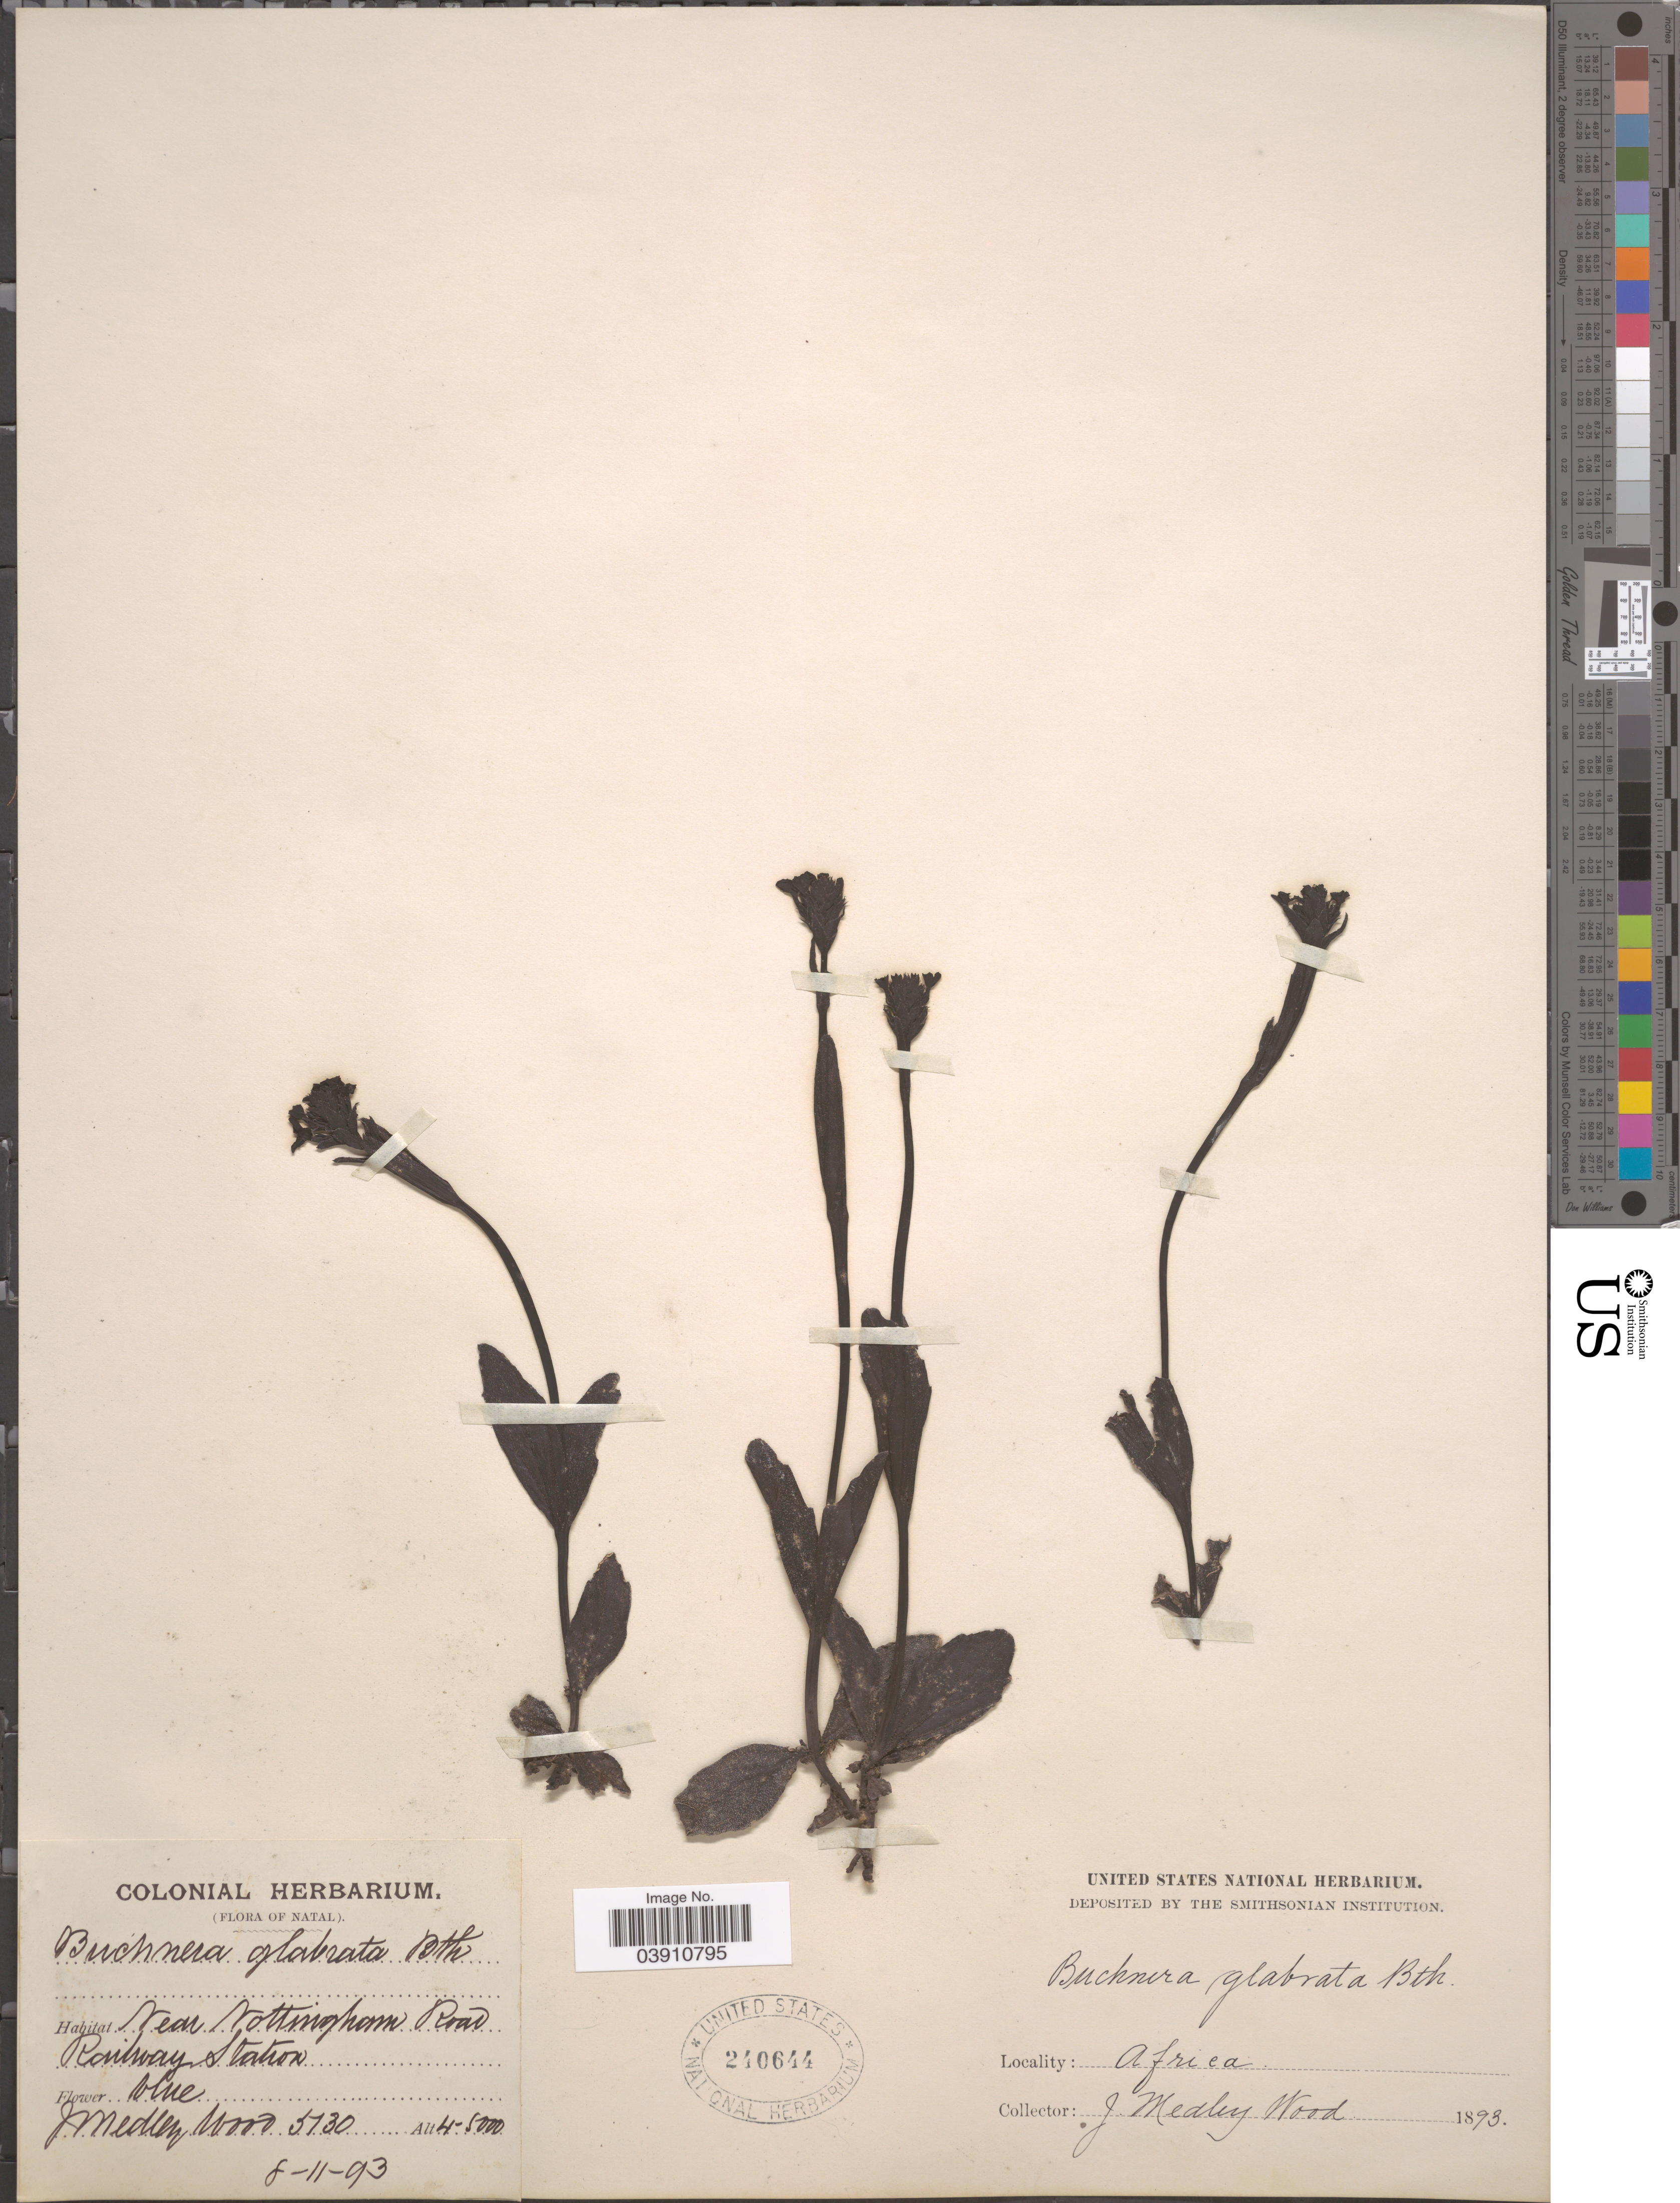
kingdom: Plantae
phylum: Tracheophyta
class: Magnoliopsida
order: Lamiales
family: Orobanchaceae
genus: Buchnera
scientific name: Buchnera glabrata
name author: Benth.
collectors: J. M. Wood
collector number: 5130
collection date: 1893-11-08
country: South Africa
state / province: KwaZulu-Natal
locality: Natal. Near Nottingham Road. Railway Station.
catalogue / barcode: US 240644